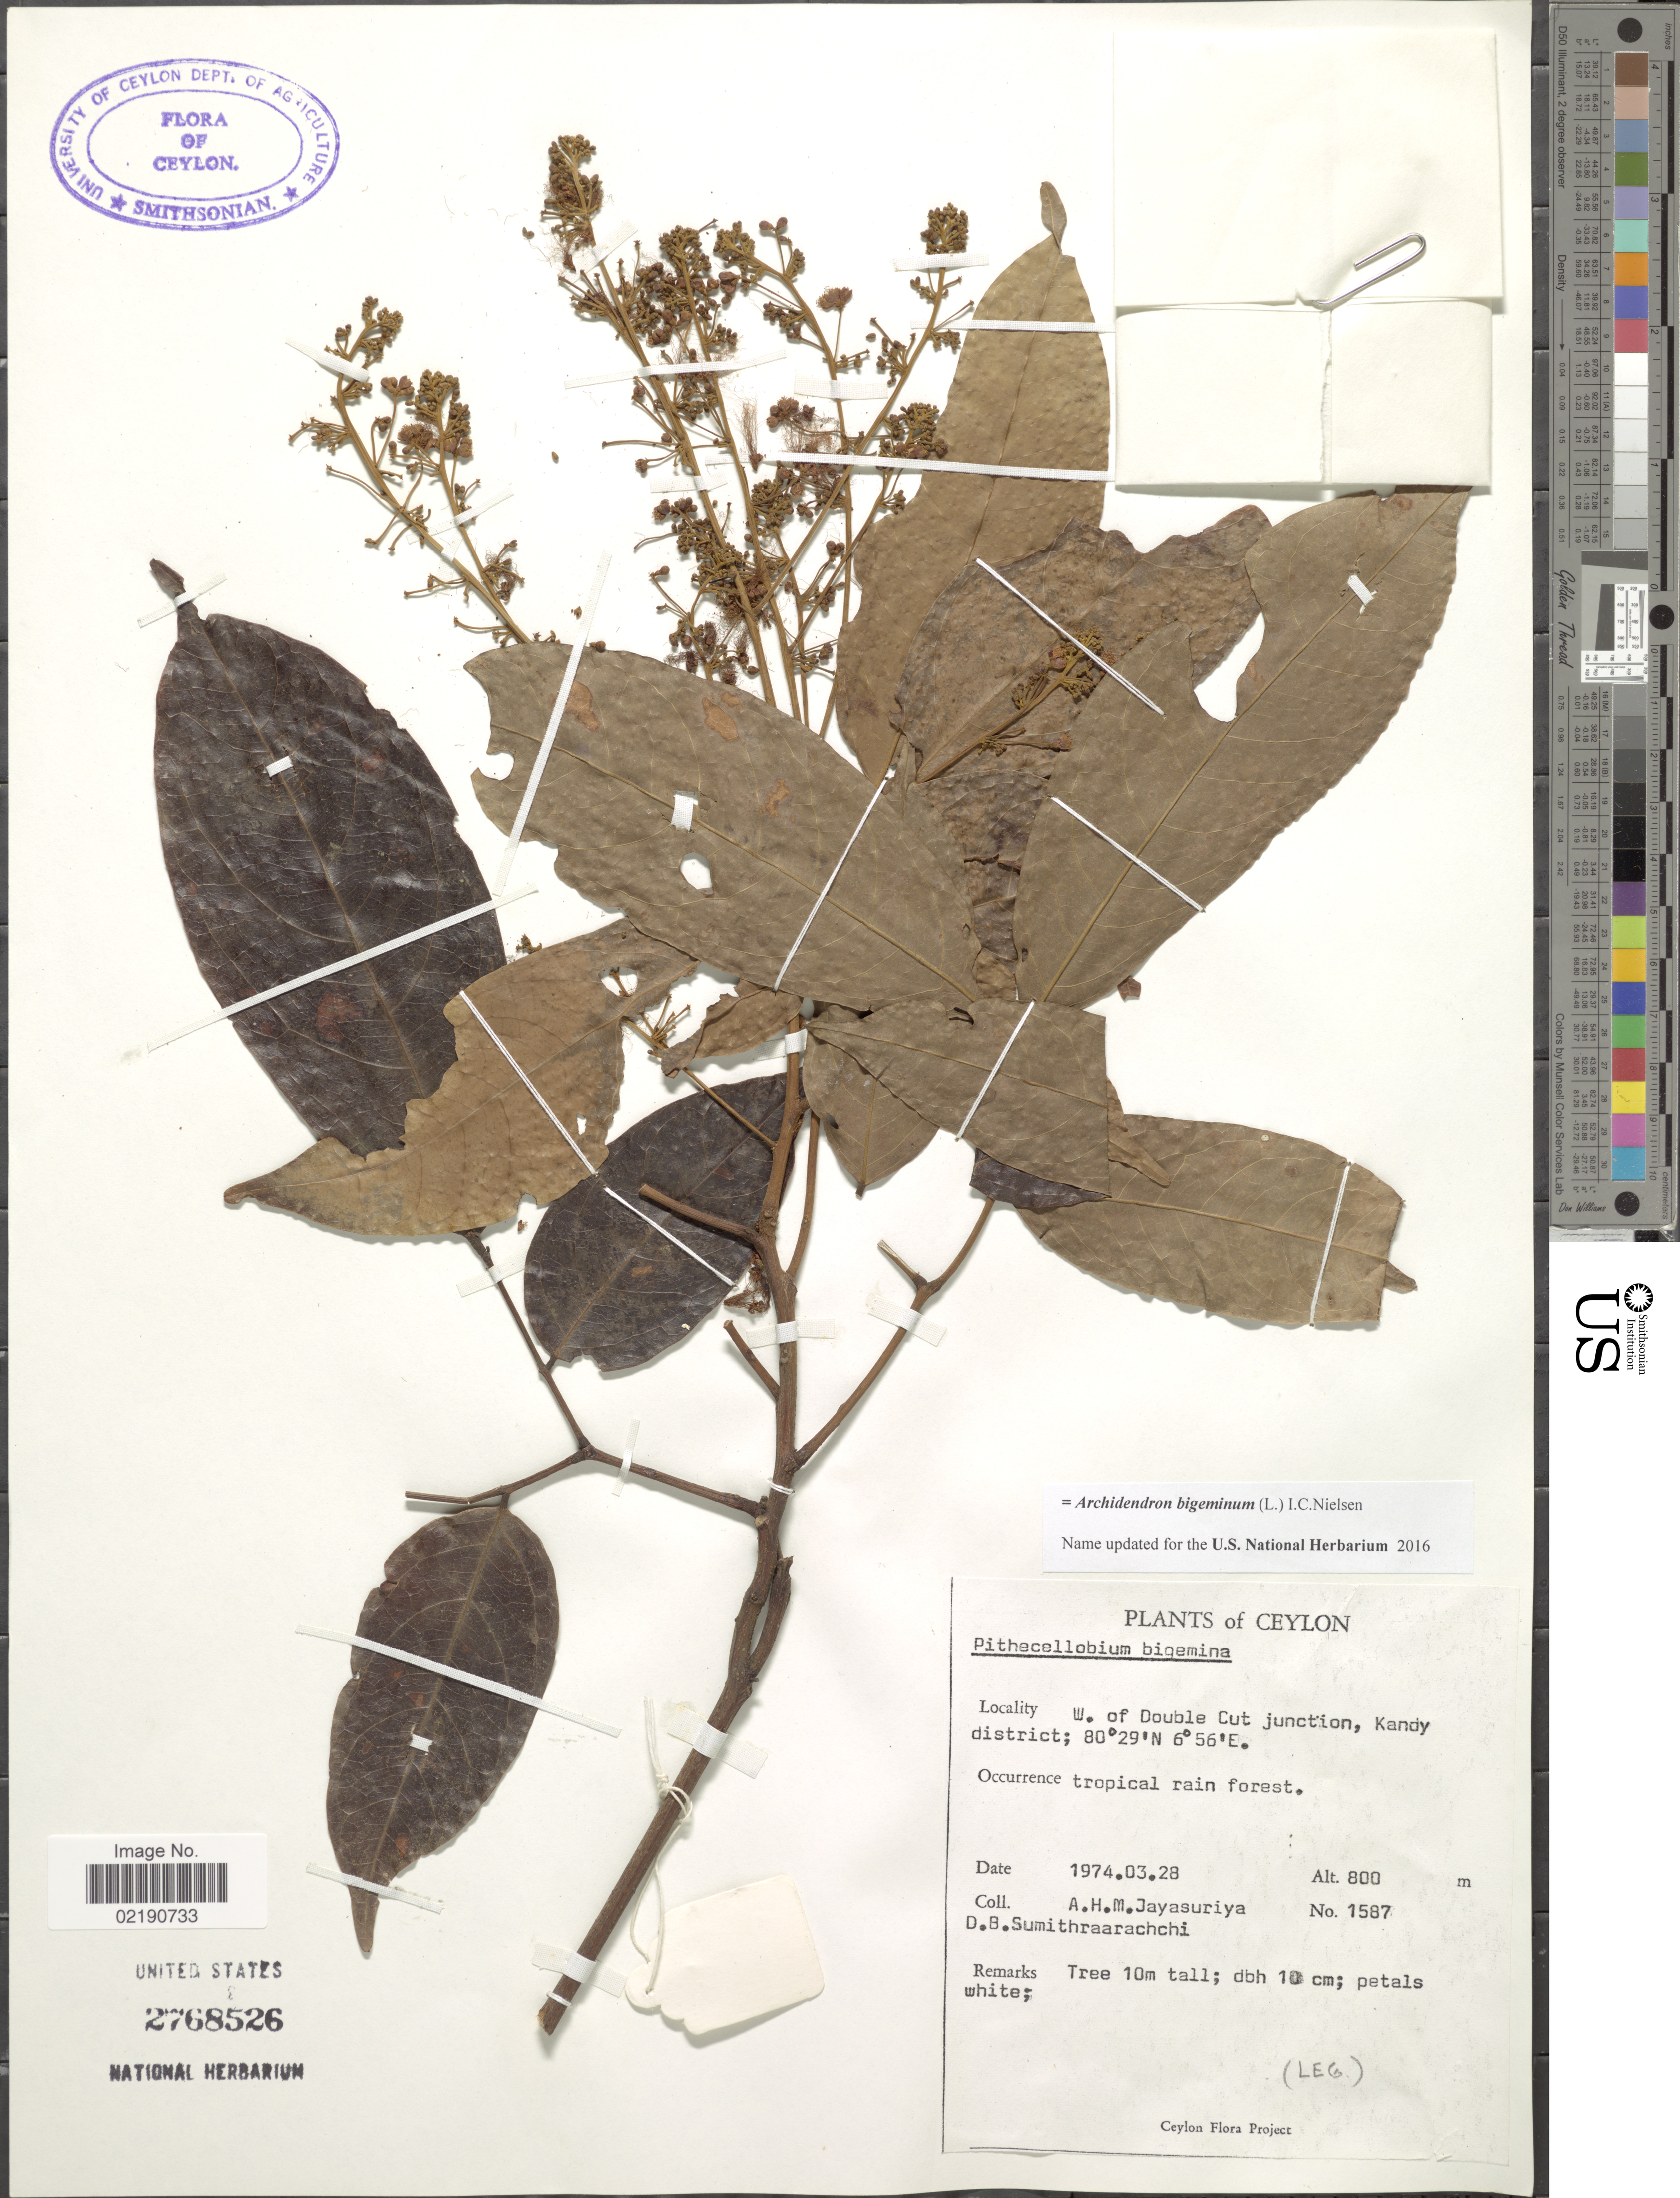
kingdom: Plantae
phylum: Tracheophyta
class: Magnoliopsida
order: Fabales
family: Fabaceae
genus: Archidendron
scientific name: Archidendron bigeminum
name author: I.C. Nielsen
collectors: A. H. Jayasuriya & D. B. Sumithraarachchi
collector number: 1587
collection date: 1974-03-28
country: Sri Lanka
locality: Ceylon, W. of Double Cut junction, Kandy District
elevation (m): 800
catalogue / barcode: US 2768526